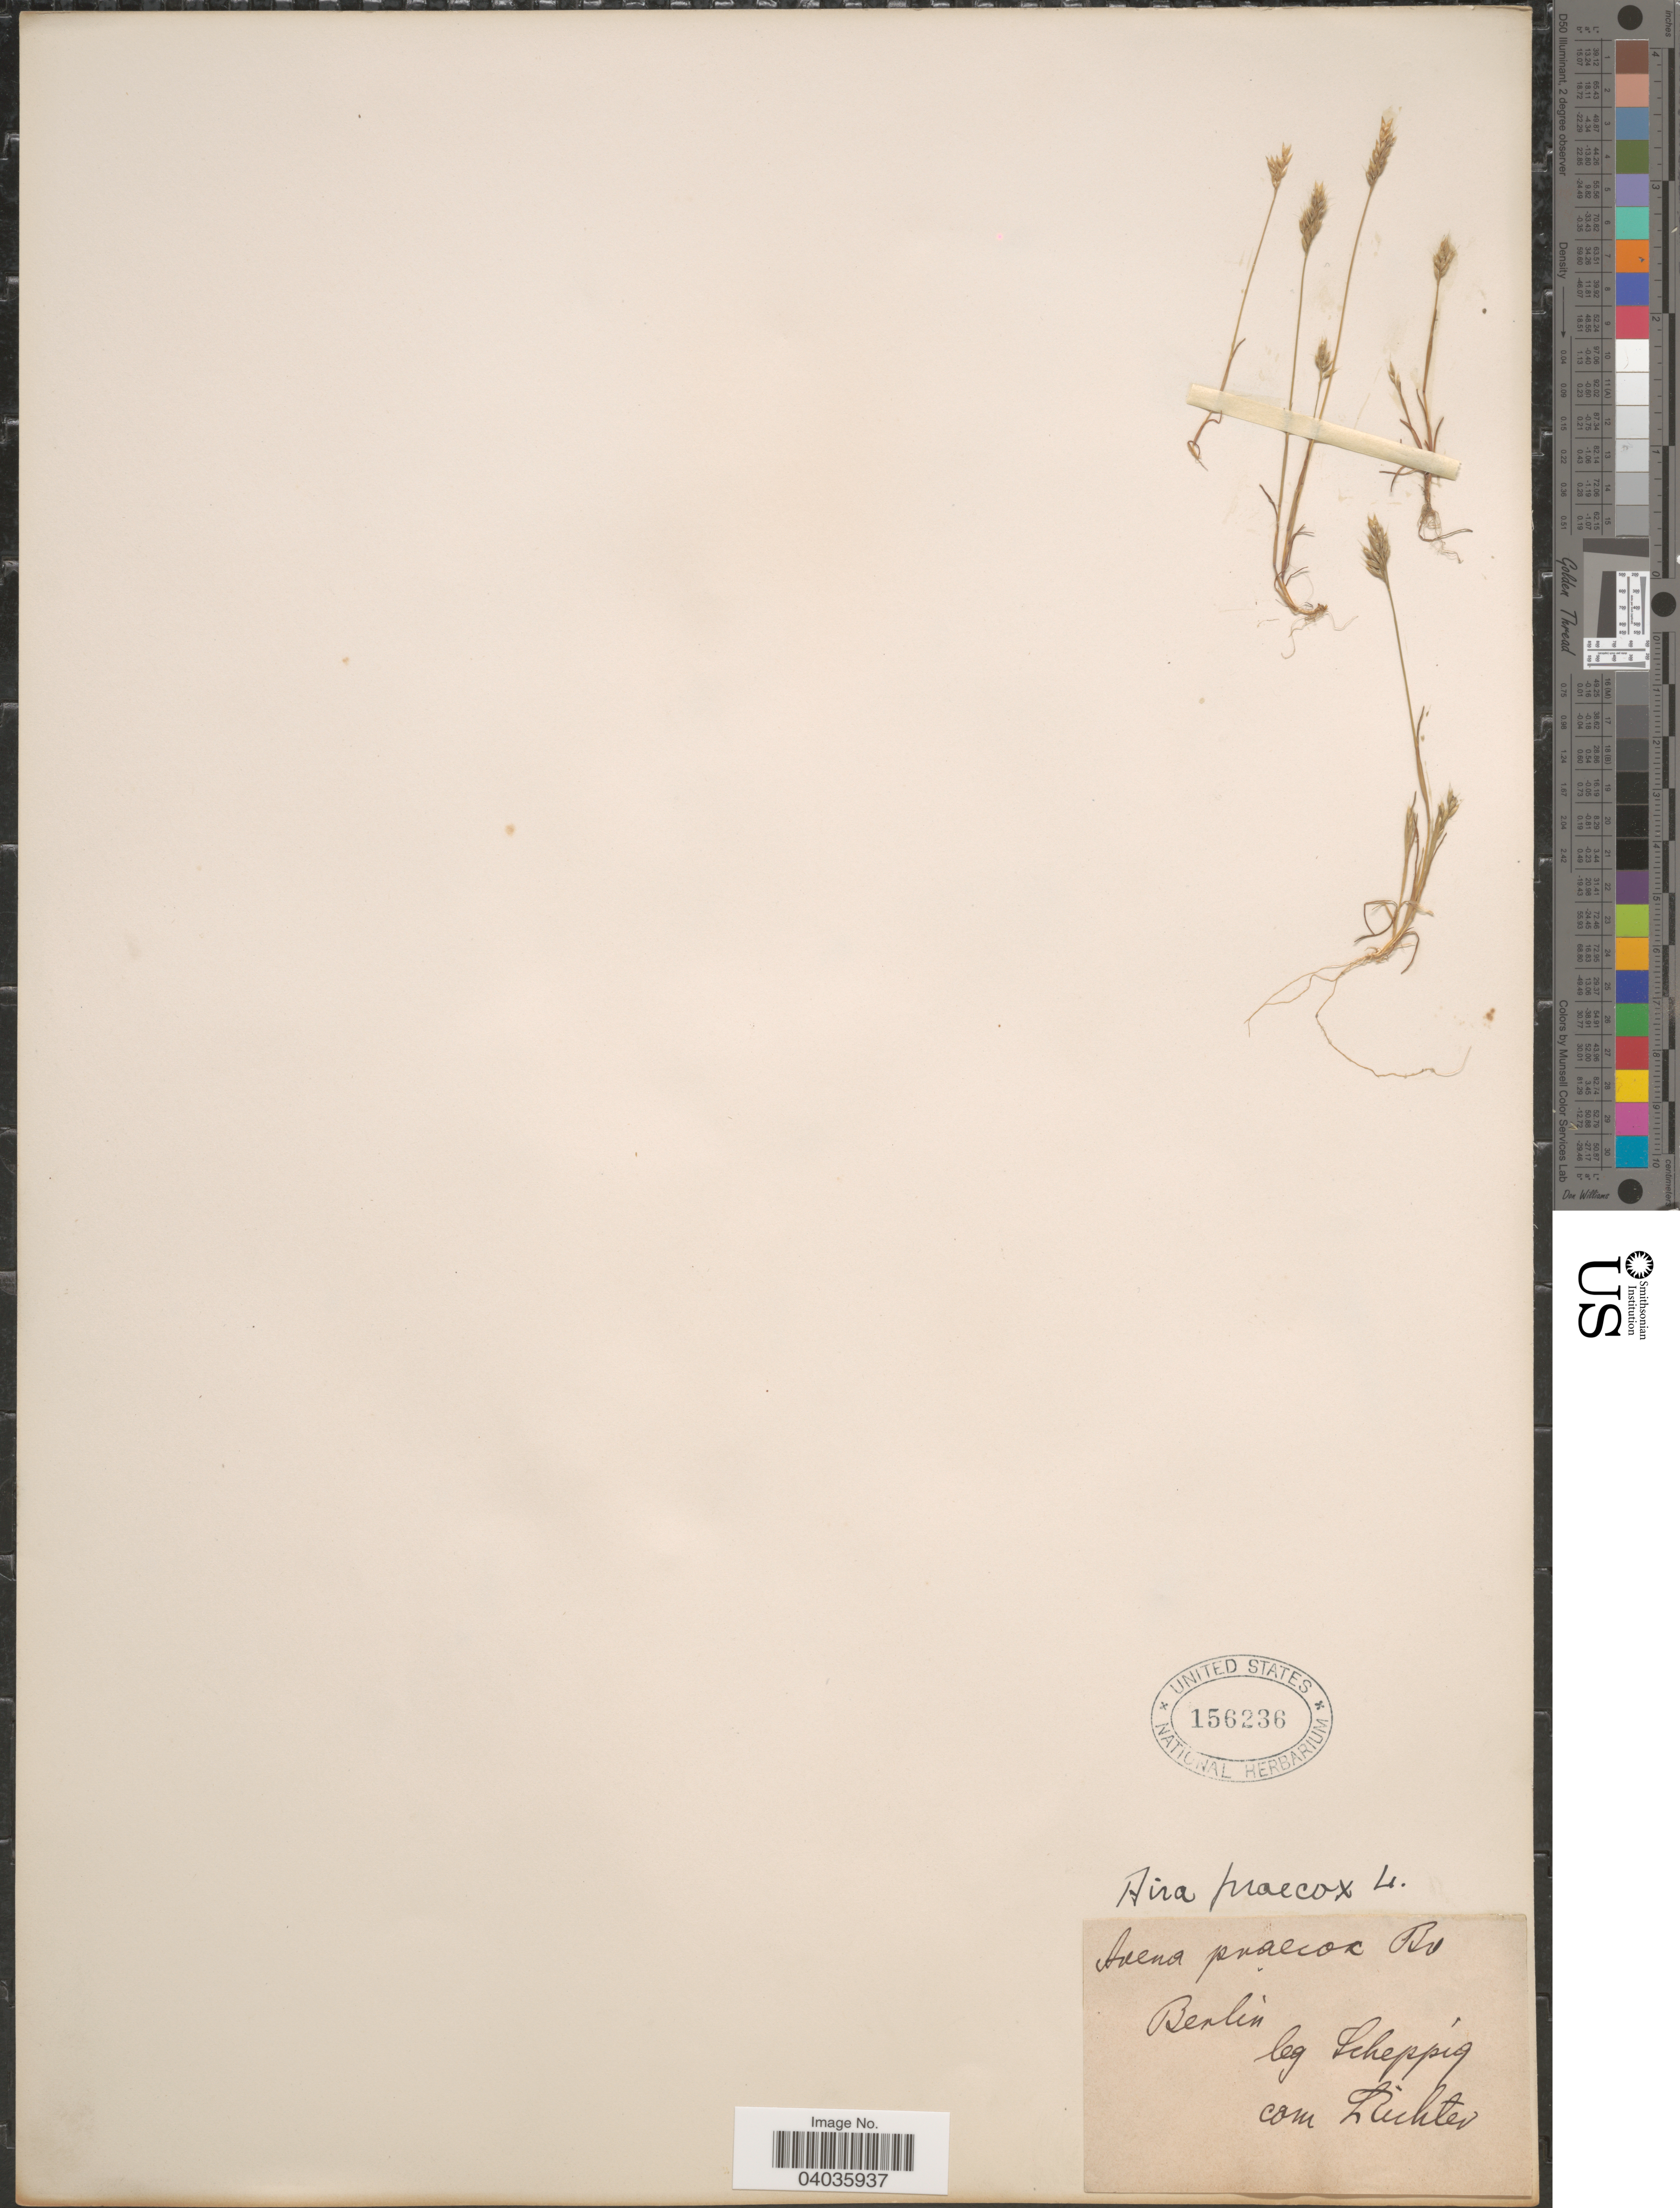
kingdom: Plantae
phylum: Tracheophyta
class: Liliopsida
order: Poales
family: Poaceae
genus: Aira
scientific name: Aira praecox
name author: L.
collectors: Scheppig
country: Germany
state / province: Berlin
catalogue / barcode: US 156236